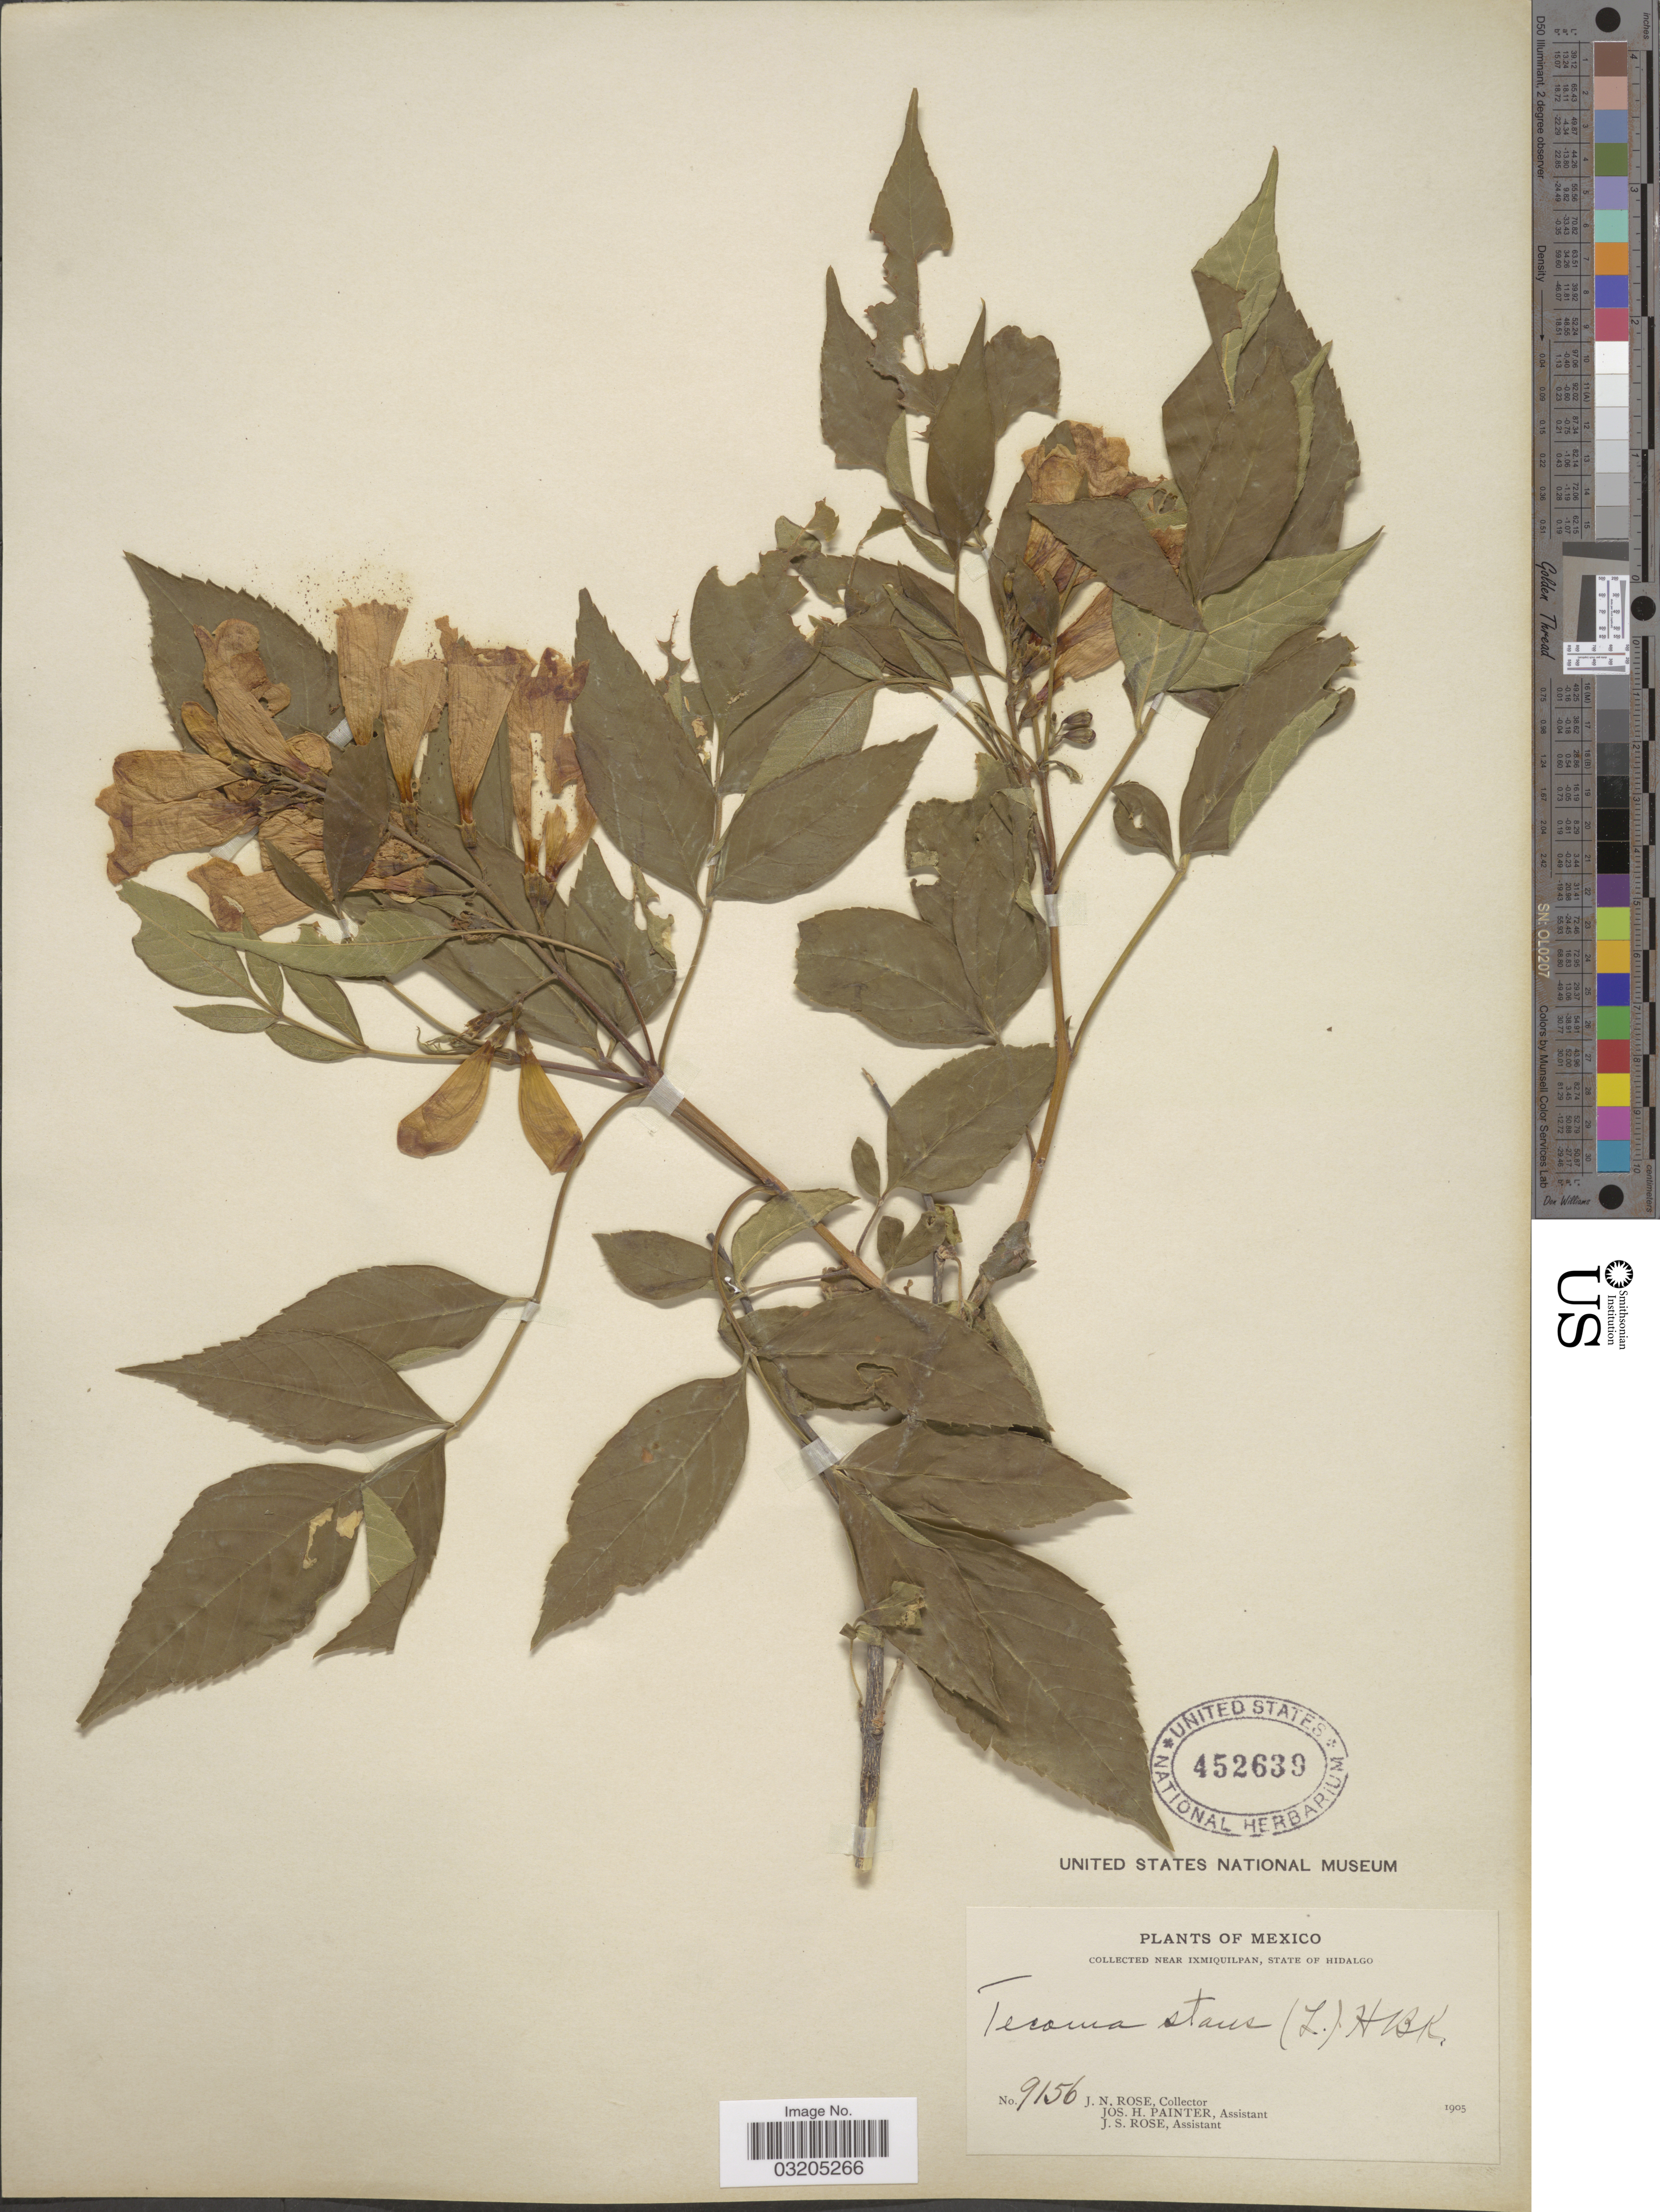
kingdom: Plantae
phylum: Tracheophyta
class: Magnoliopsida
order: Lamiales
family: Bignoniaceae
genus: Tecoma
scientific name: Tecoma stans var. stans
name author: (L.) Juss. ex Kunth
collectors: J. N. Rose, J. H. Painter & J. S. Rose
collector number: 9156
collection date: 1905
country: Mexico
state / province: Hidalgo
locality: Near Ixmiquilpan.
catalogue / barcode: US 452639